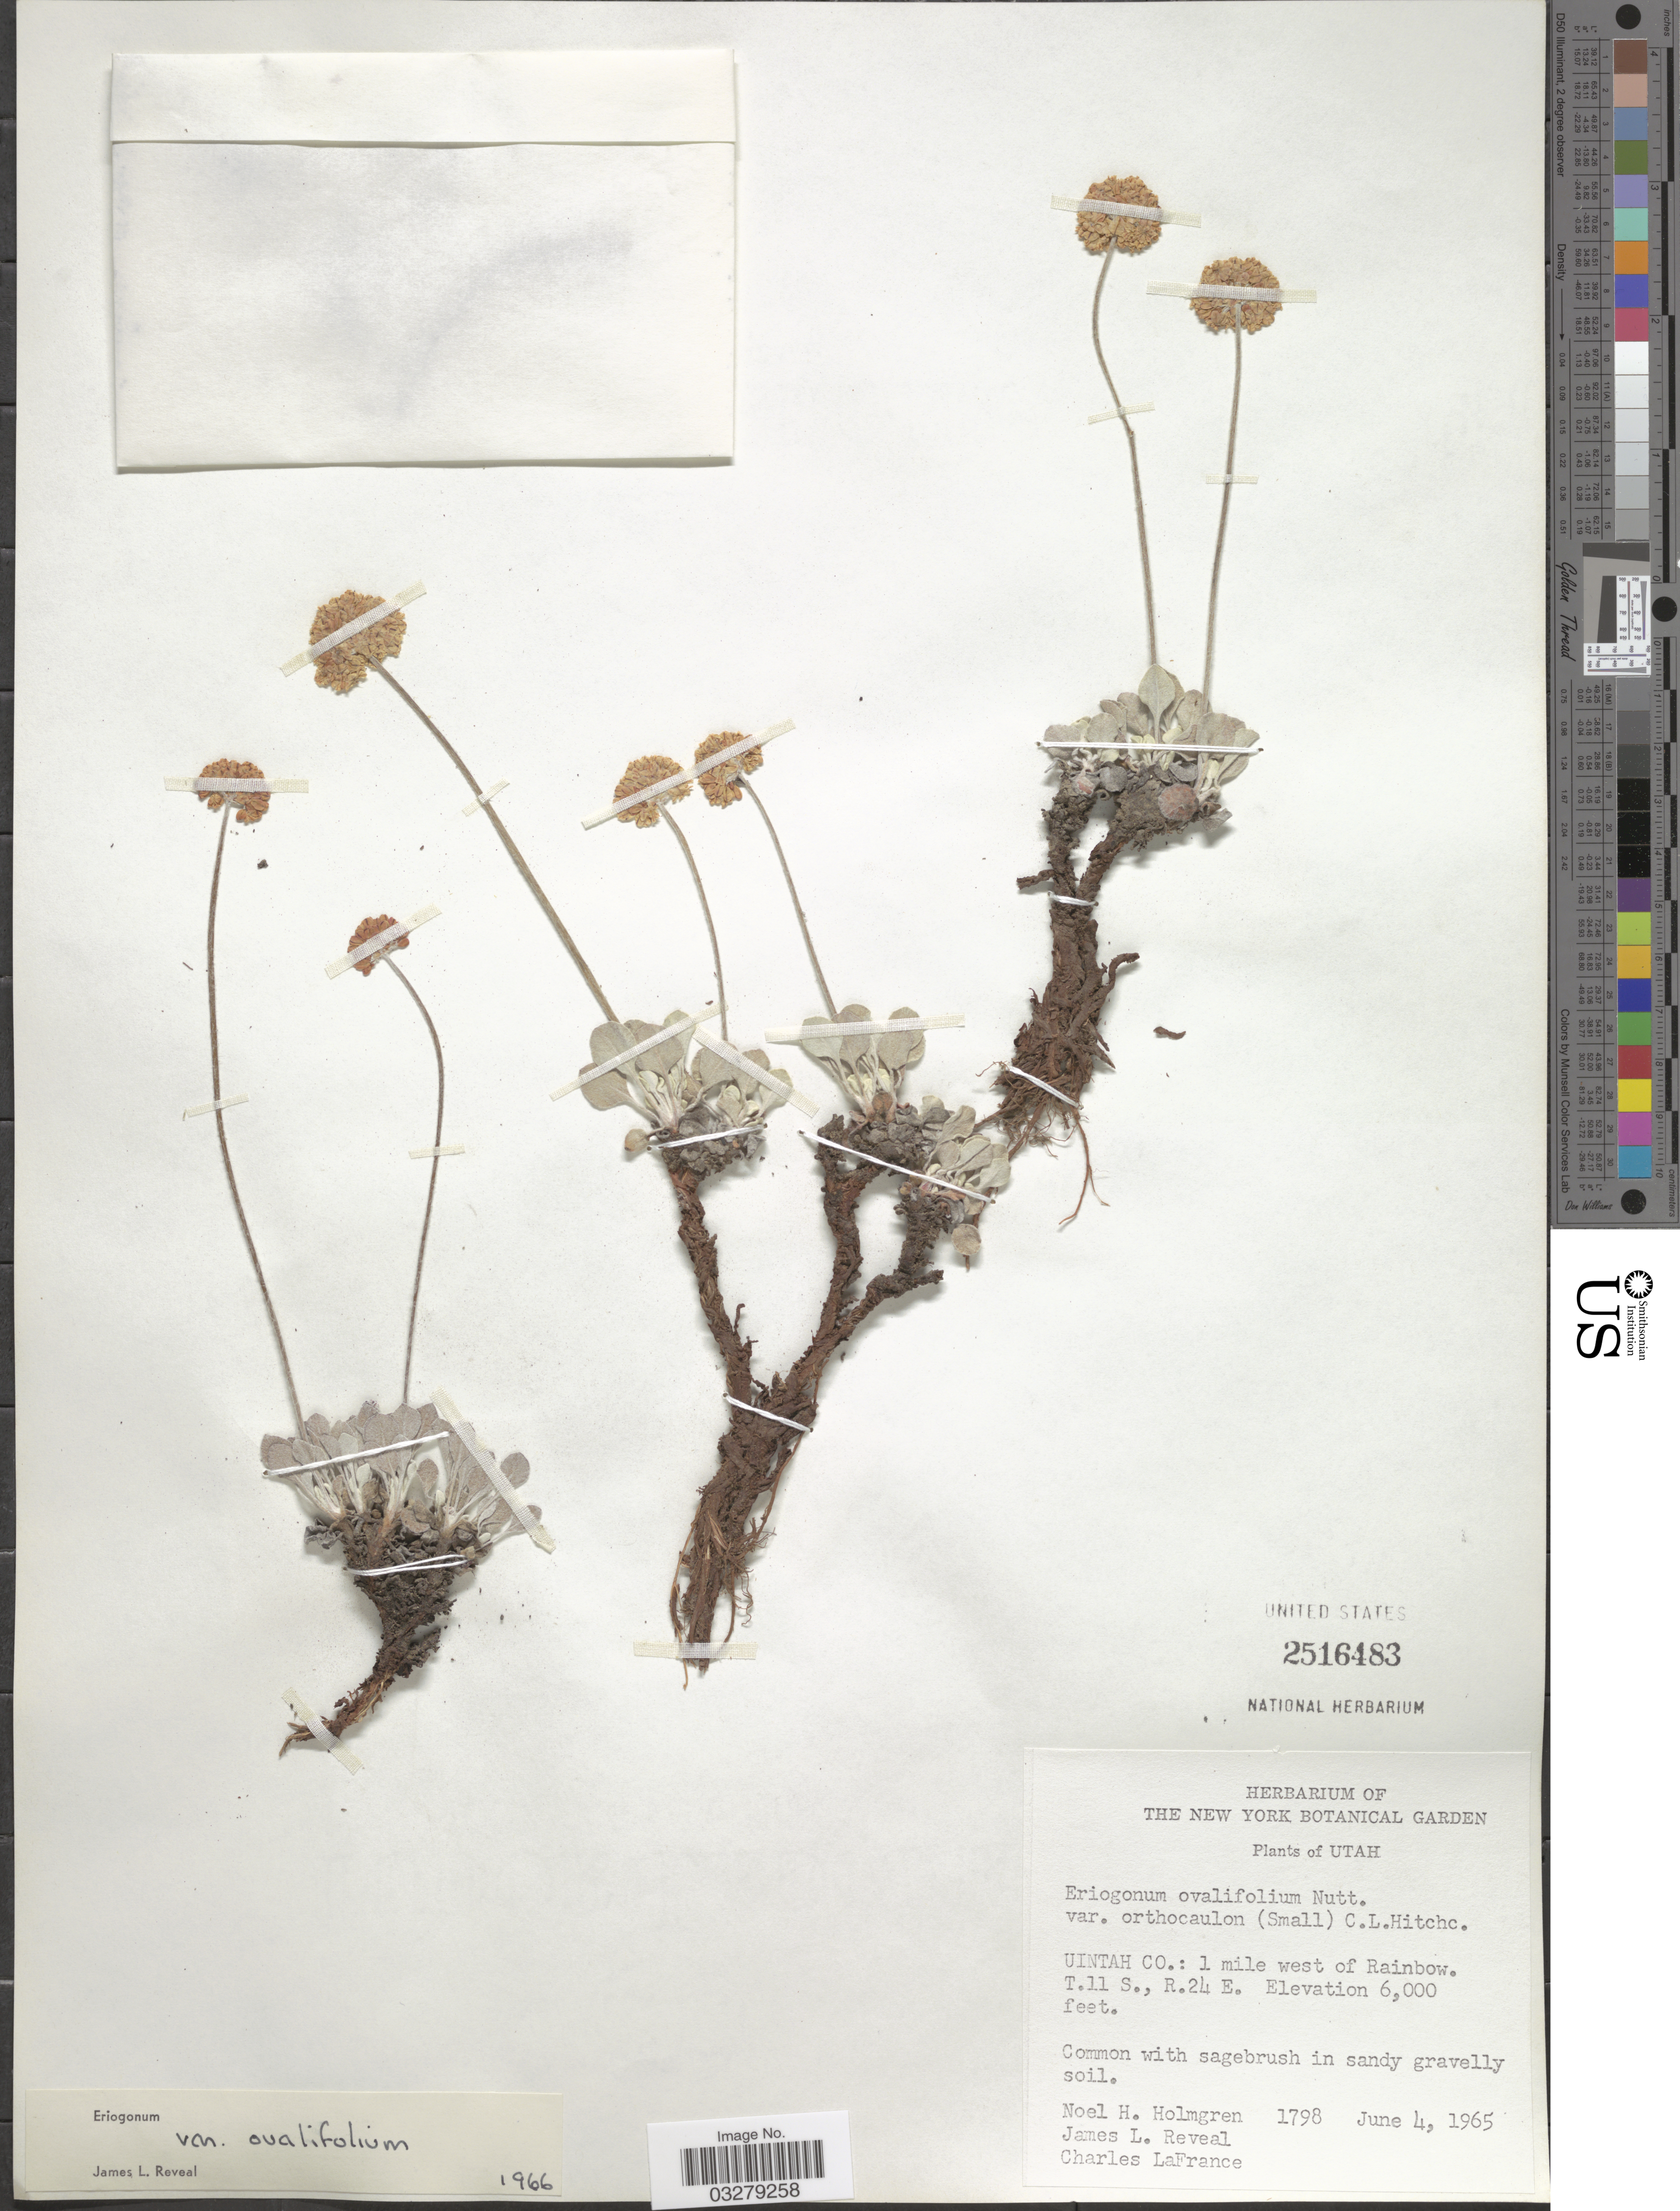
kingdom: Plantae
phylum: Tracheophyta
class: Magnoliopsida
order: Caryophyllales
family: Polygonaceae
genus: Eriogonum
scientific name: Eriogonum ovalifolium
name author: Nutt.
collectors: N. H. Holmgren, J. L. Reveal & C. LaFrance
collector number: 1798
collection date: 1965-06-04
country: United States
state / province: Utah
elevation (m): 1829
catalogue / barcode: US 2516483